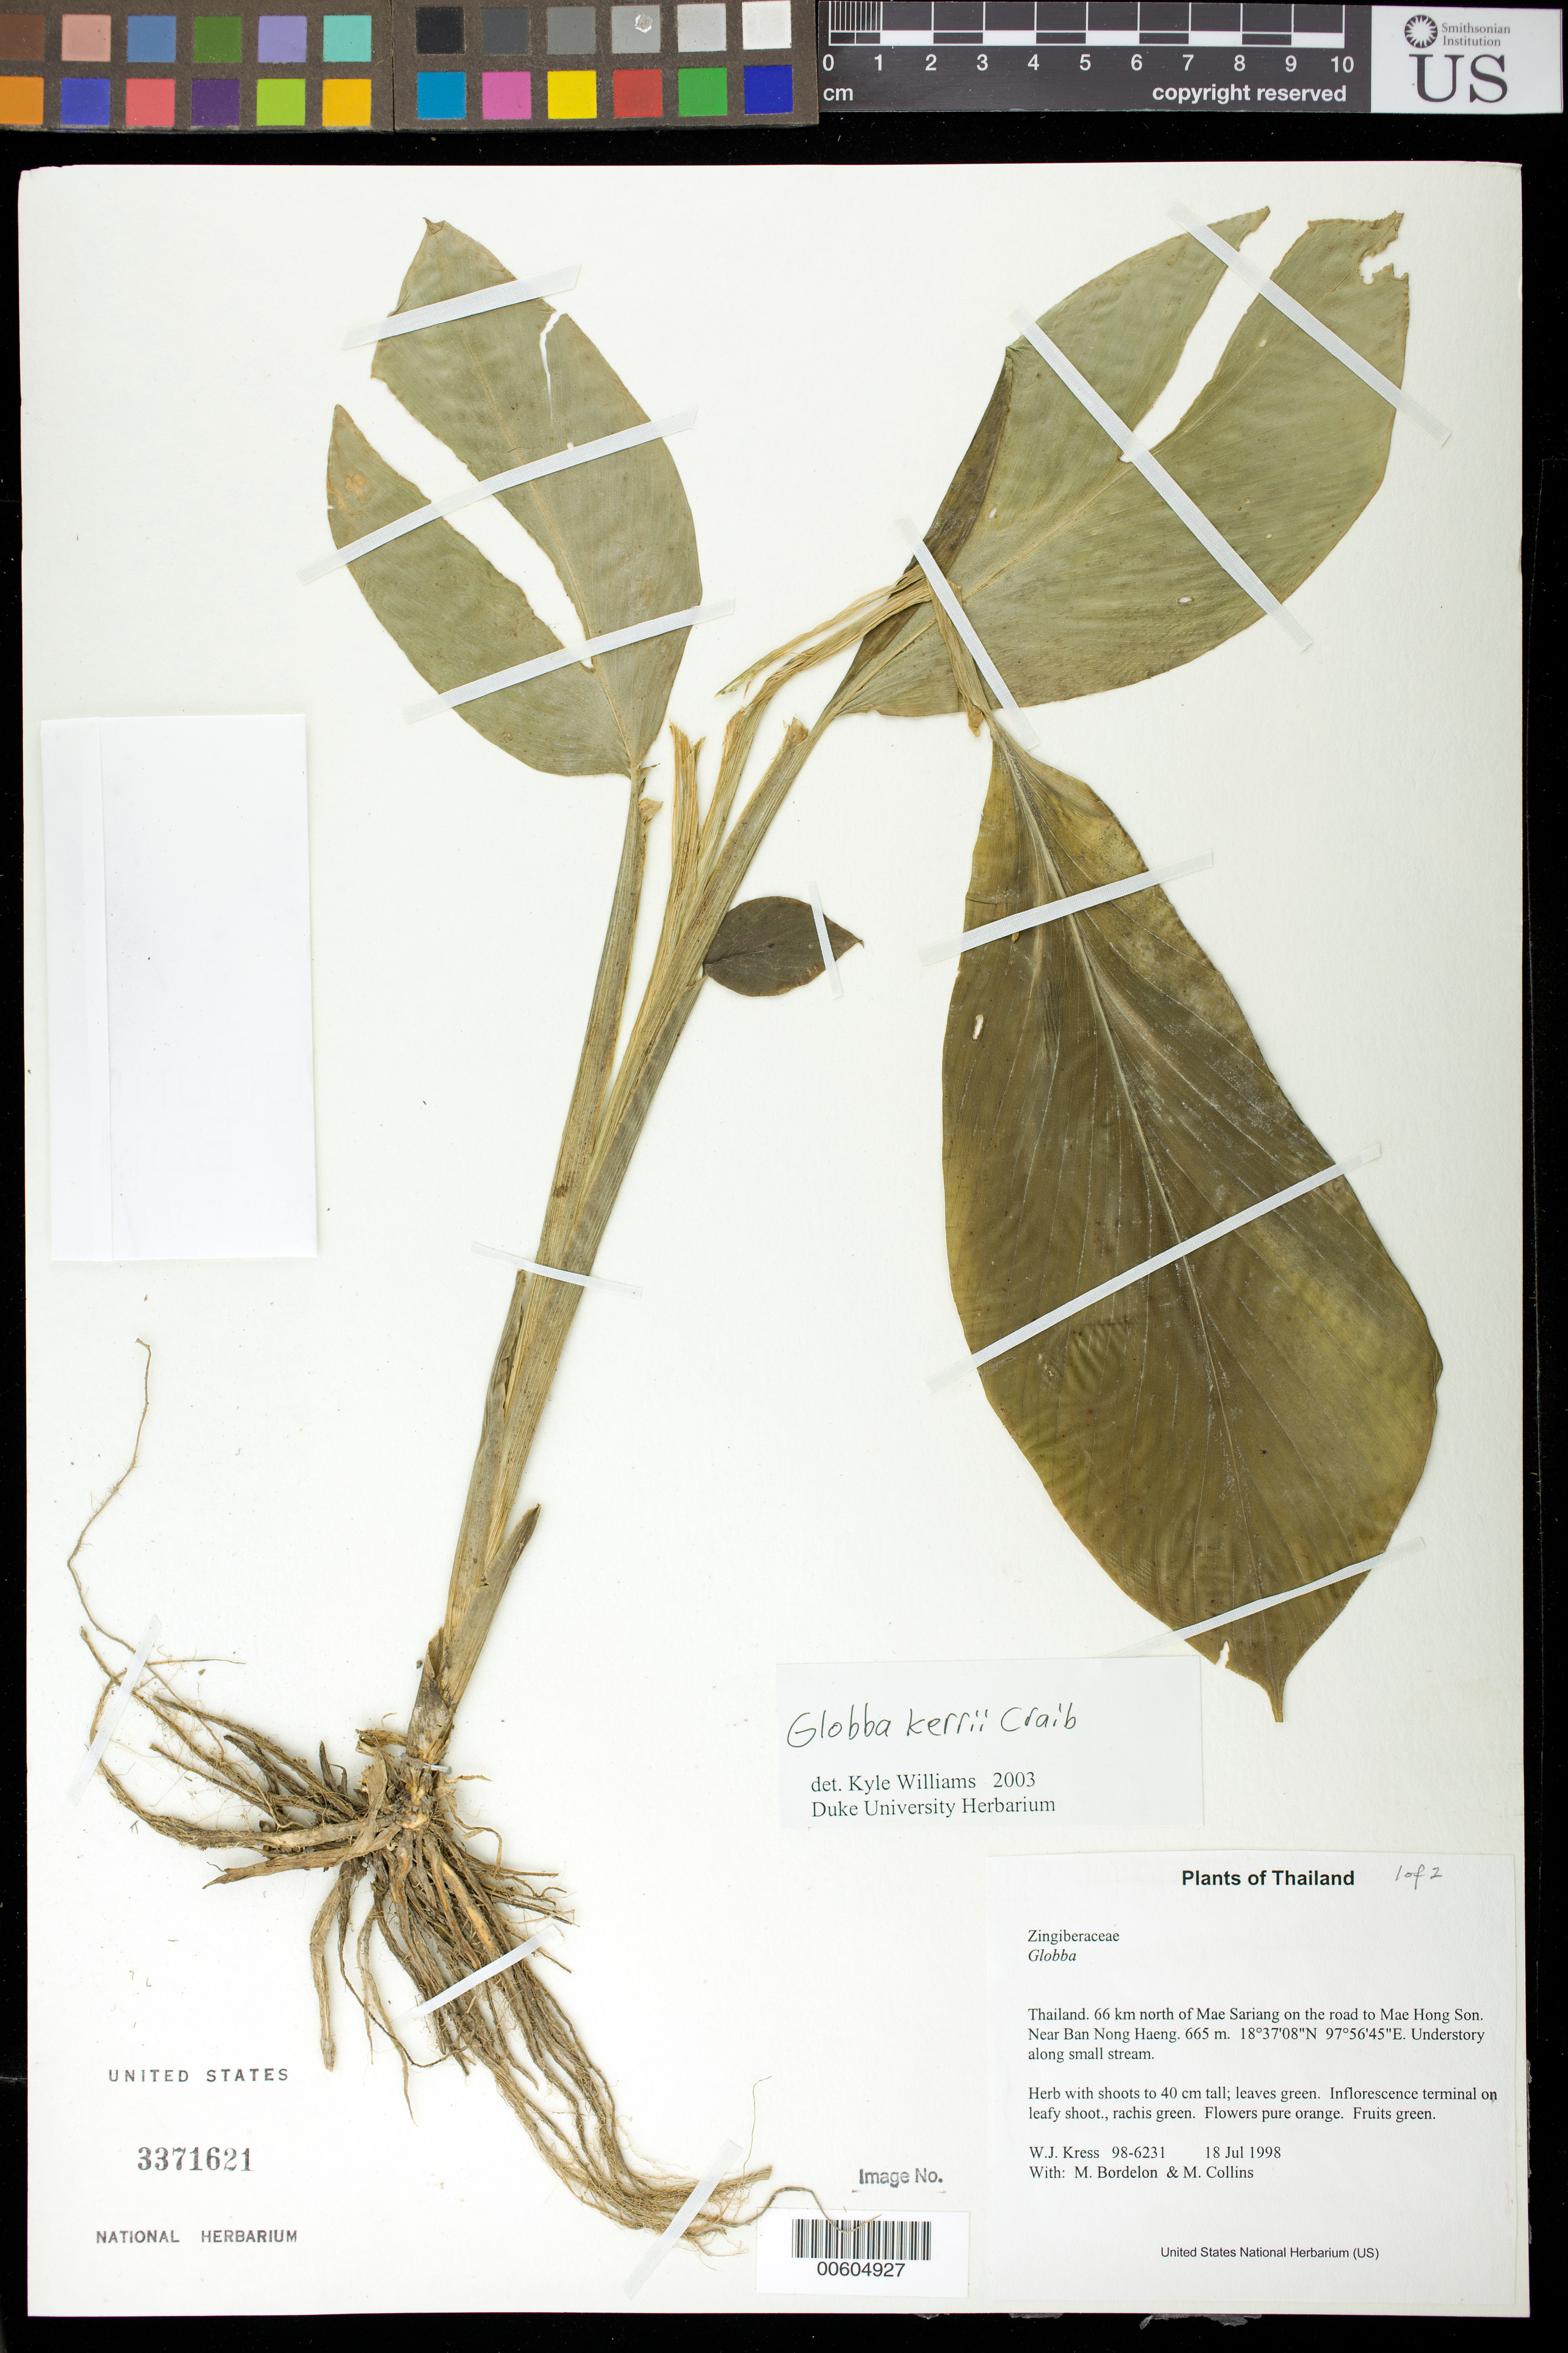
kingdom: Plantae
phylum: Tracheophyta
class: Liliopsida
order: Zingiberales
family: Zingiberaceae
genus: Globba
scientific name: Globba kerrii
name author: Craib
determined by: Williams, K. J.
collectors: W. J. Kress, M. Bordelon & M. Collins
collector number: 98-6231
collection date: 1998-07-18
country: Thailand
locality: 66 km north of Mae Sariang on the road to Mae Hong Son. Near Ban Nong Haeng.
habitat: Understory along small stream.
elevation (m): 665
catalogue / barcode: US 3371621